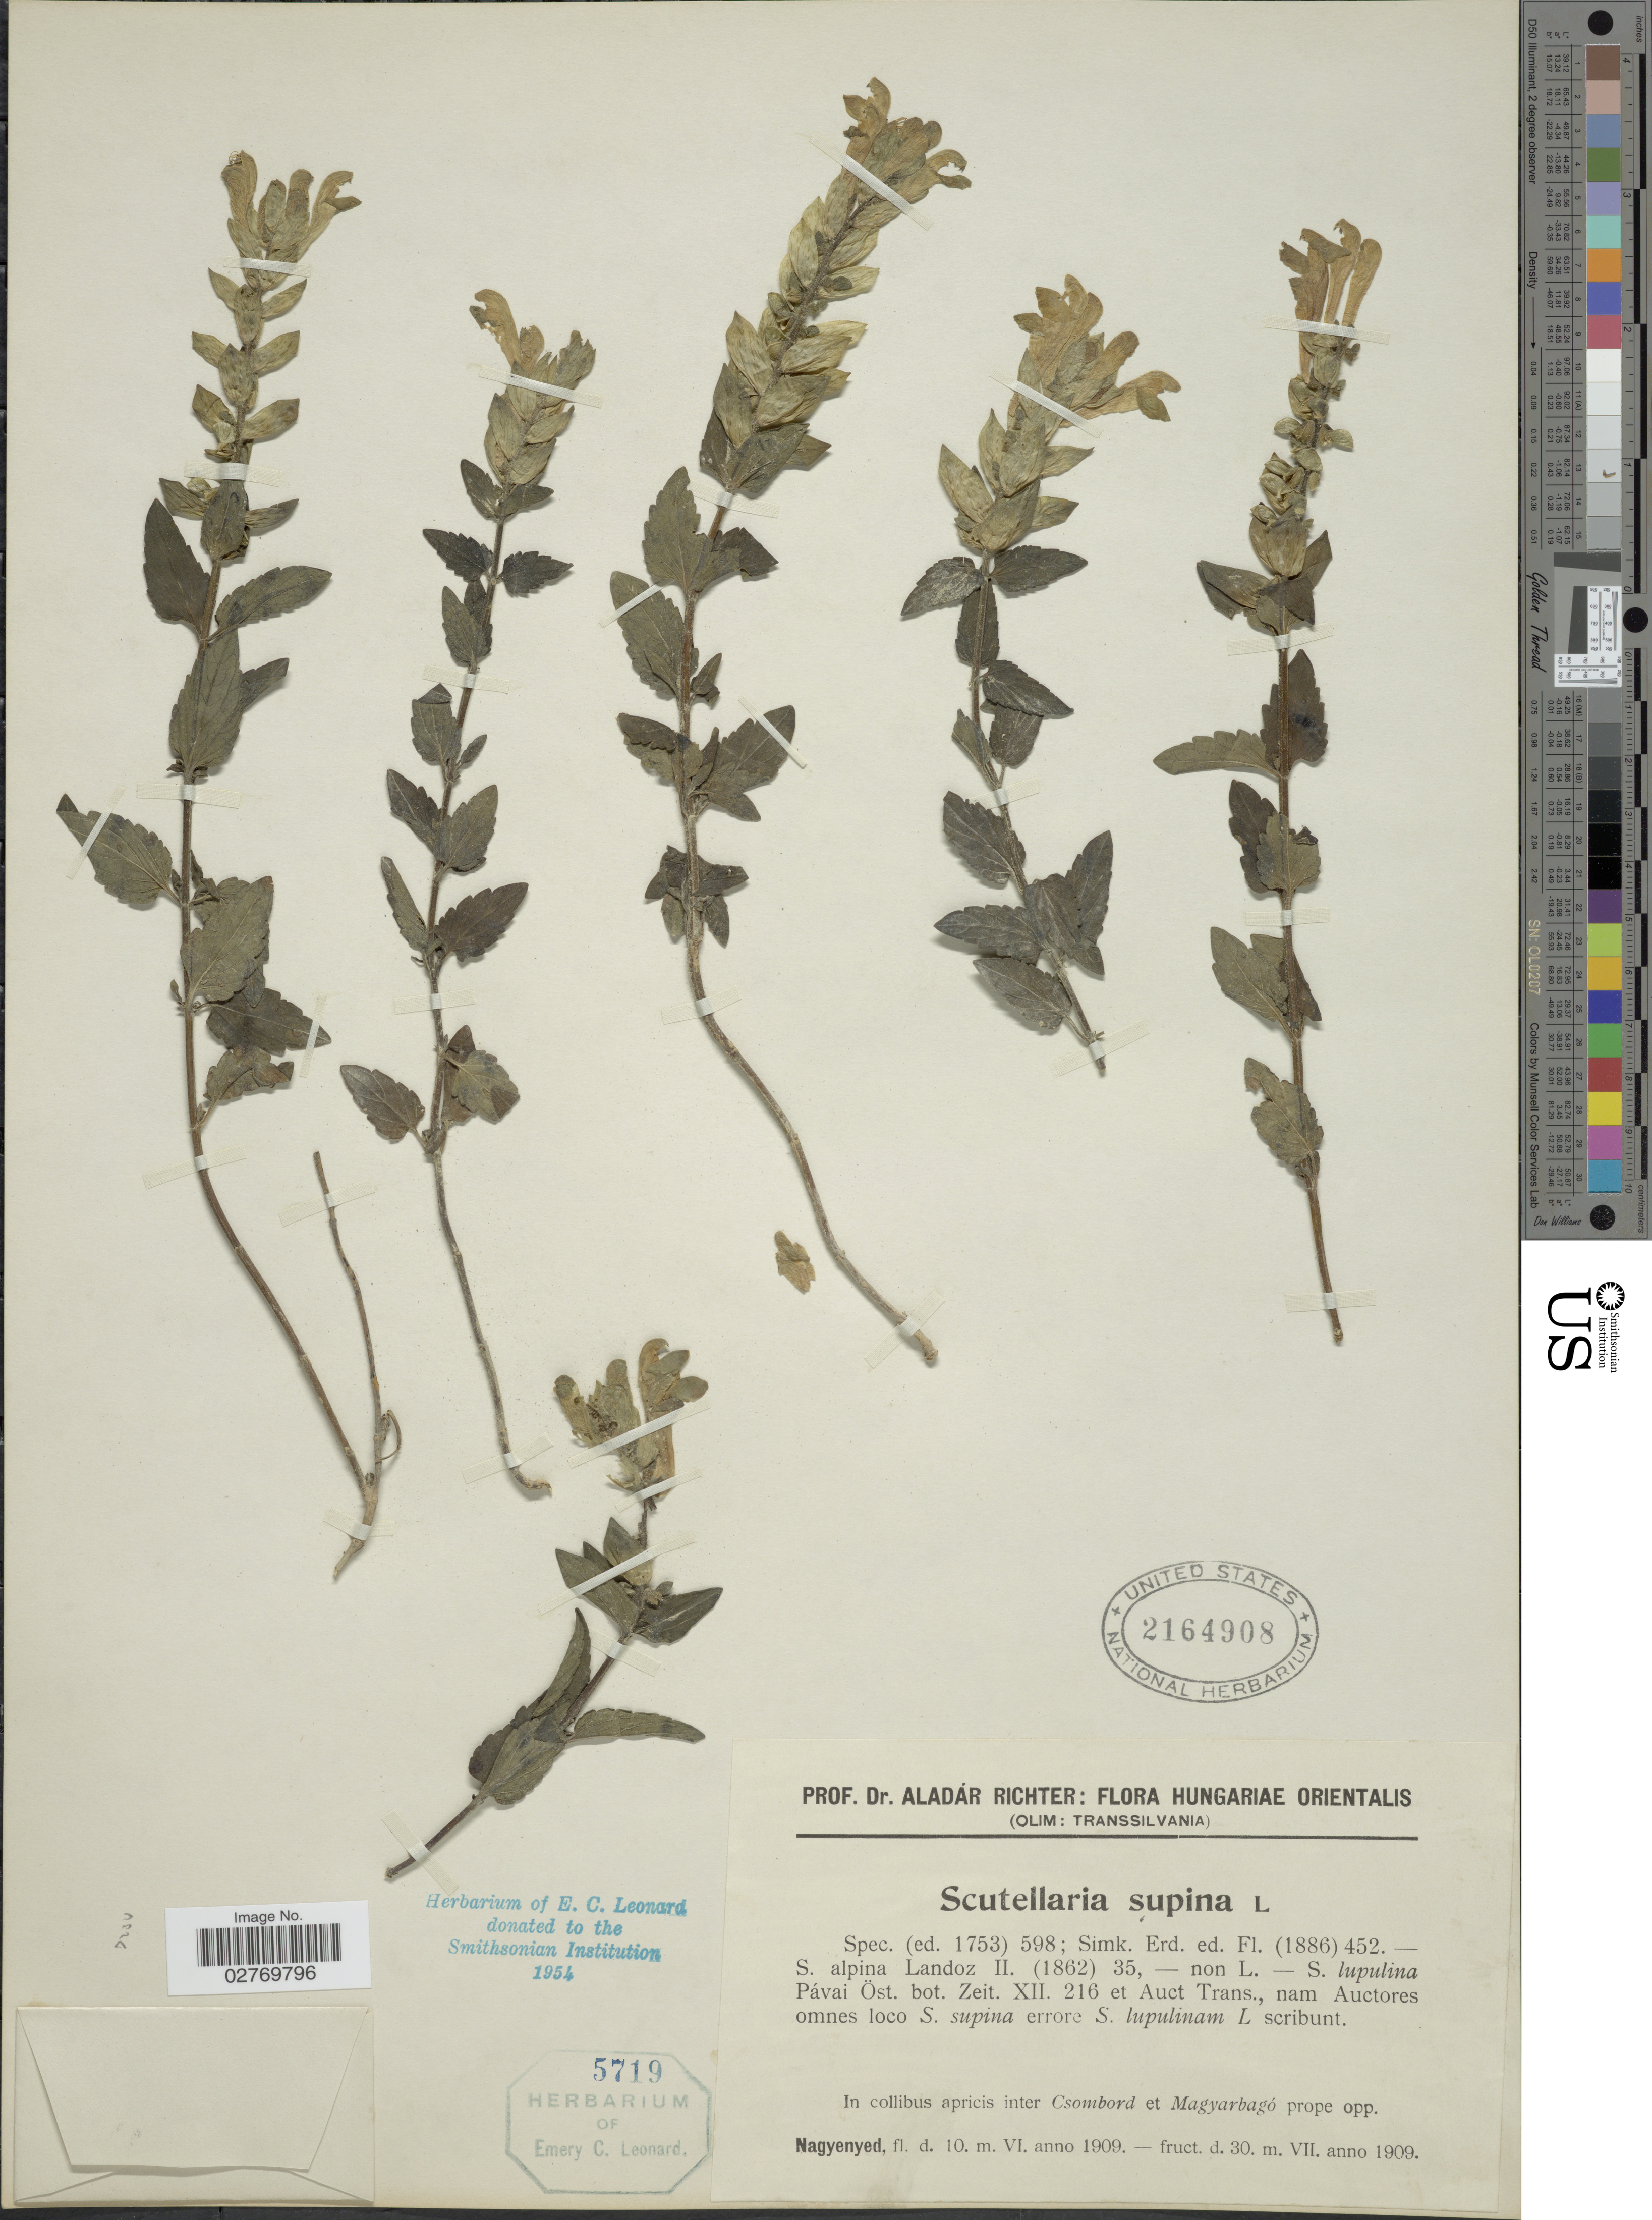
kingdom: Plantae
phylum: Tracheophyta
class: Magnoliopsida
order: Lamiales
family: Lamiaceae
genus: Scutellaria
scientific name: Scutellaria supina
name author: L.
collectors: V. A. Richter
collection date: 1909-06-10/1909-07-30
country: Hungary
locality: In collibus apricis inter Csombord et Magyarbagó prope opp. Nagyenyed.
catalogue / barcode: US 2164908